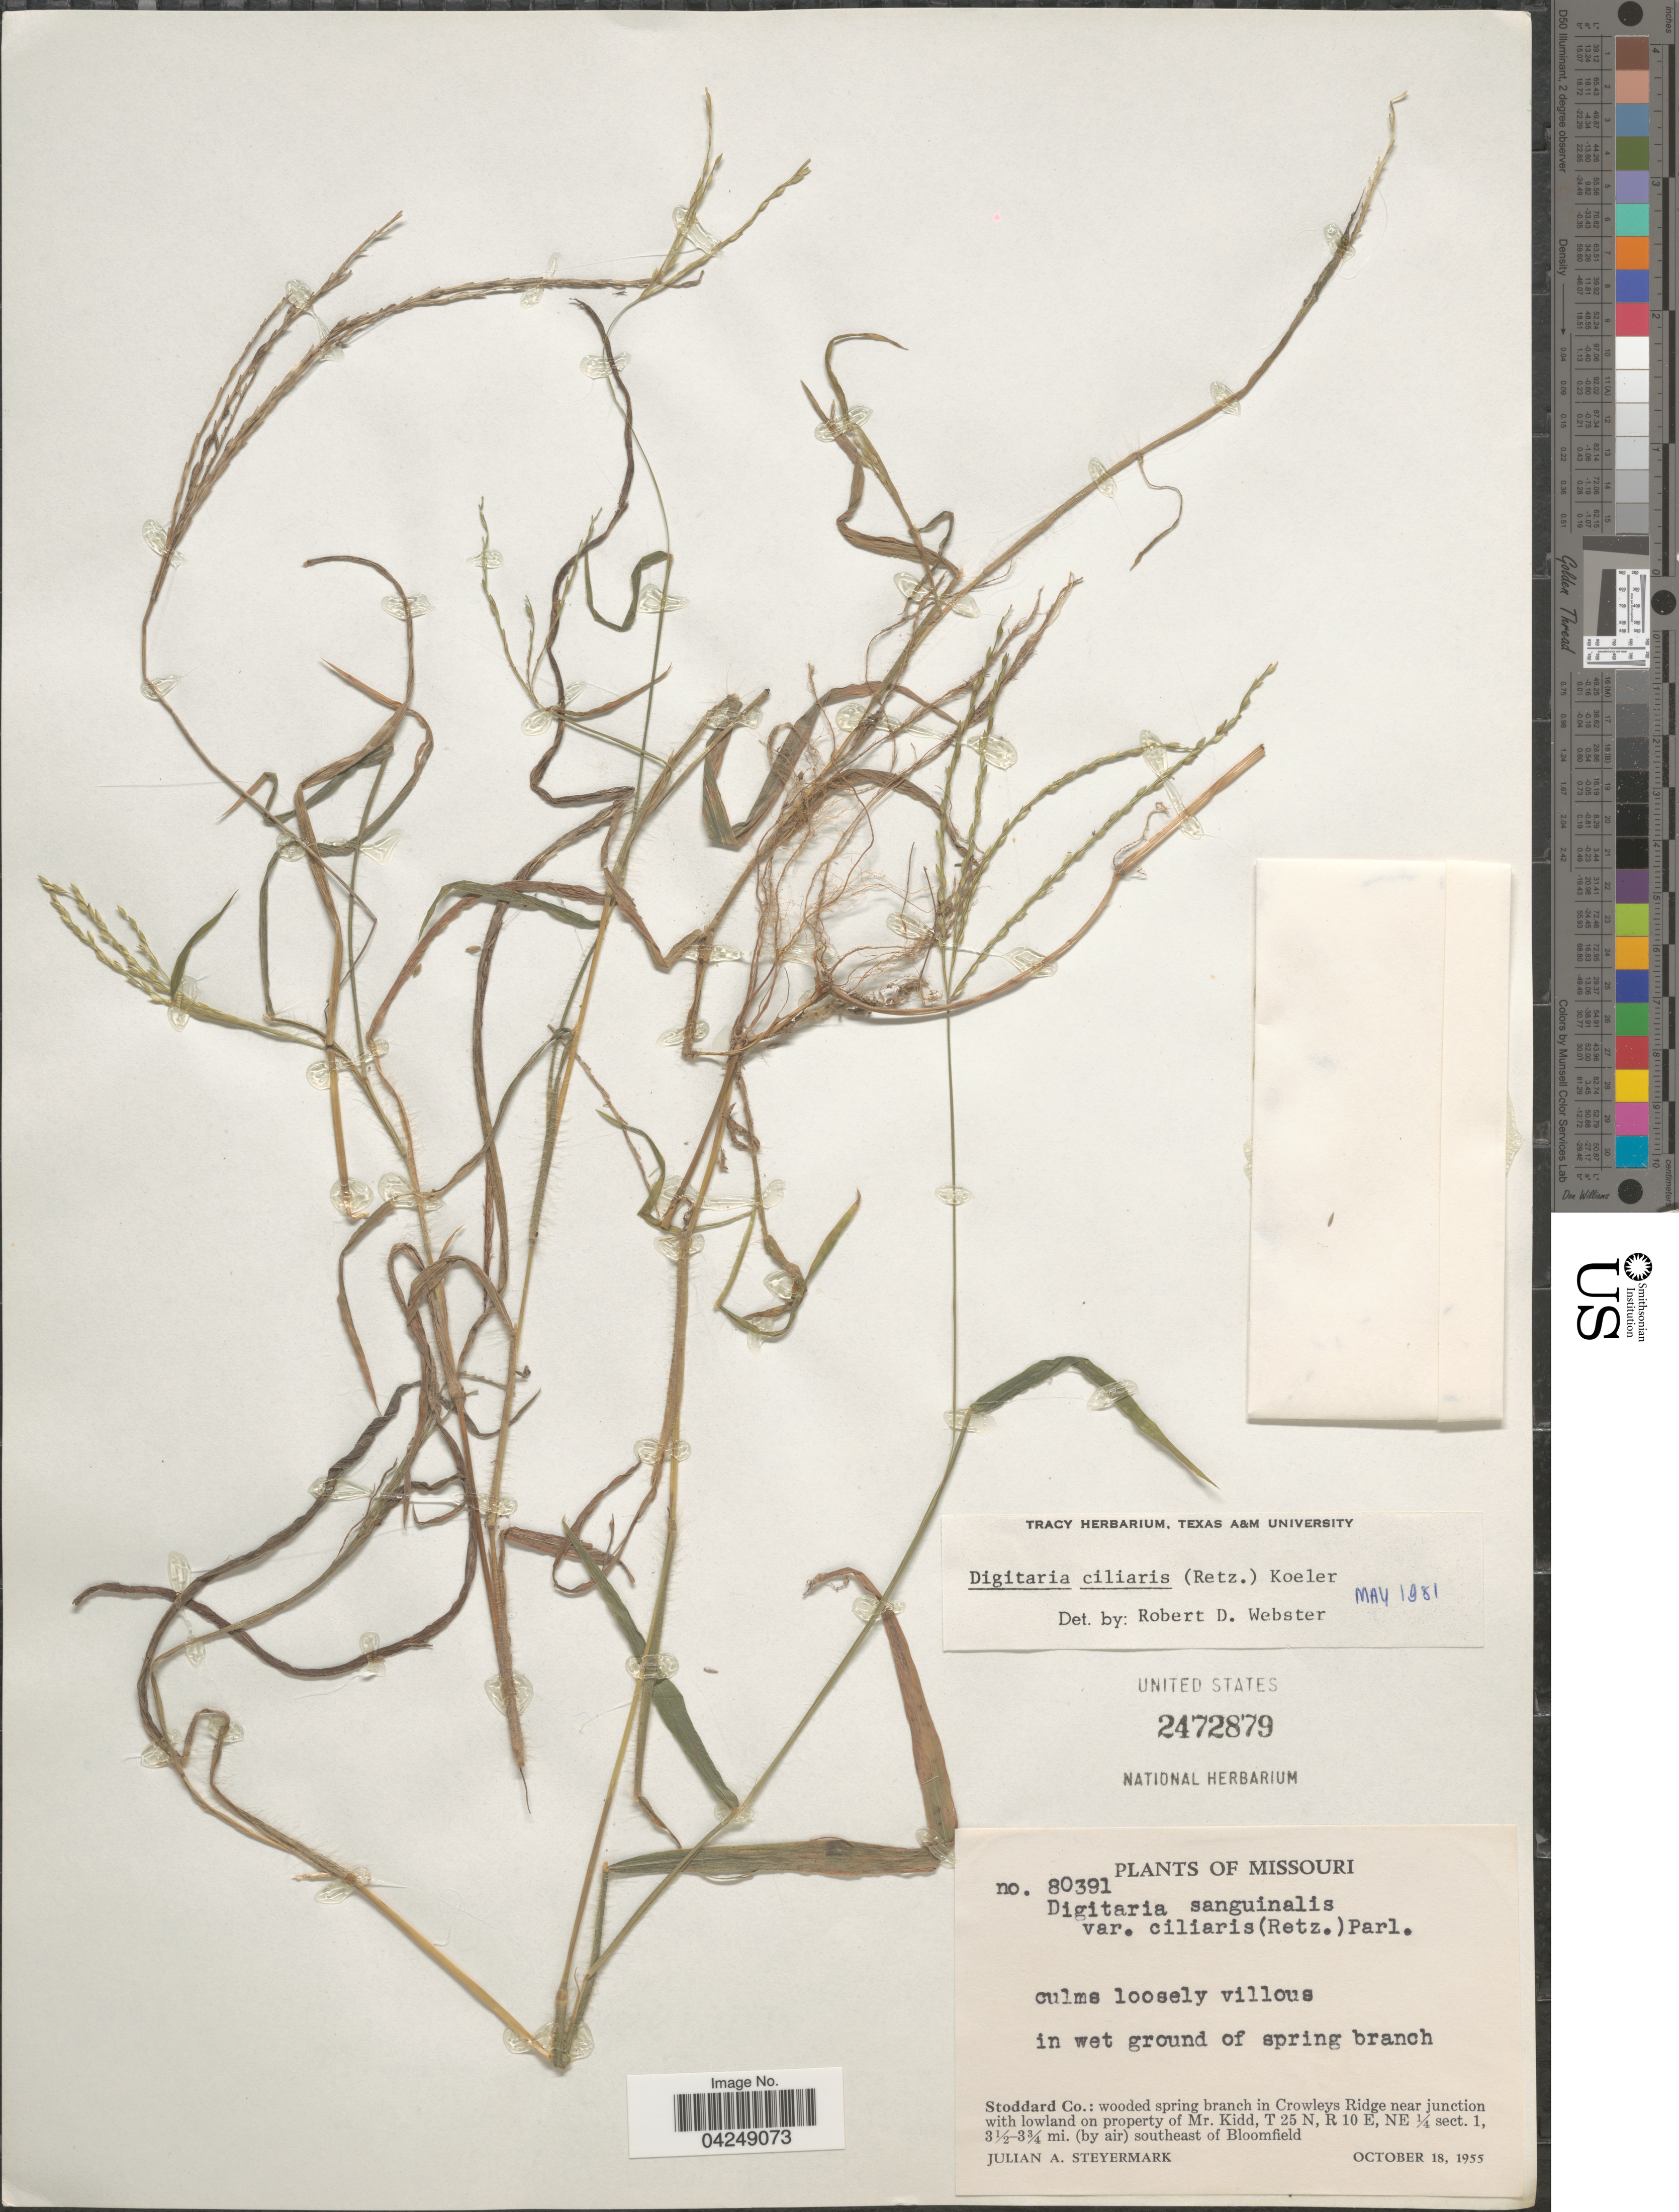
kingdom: Plantae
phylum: Tracheophyta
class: Liliopsida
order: Poales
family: Poaceae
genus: Digitaria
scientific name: Digitaria ciliaris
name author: (Retz.) Koeler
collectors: J. Steyermark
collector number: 80391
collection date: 1955-10-18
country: United States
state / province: Missouri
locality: In wet ground of spring branch. Stoddard Co.: wooded spring branch in Crowleys Ridge near junction with lowland on property of Mr. Kidd, T 25 N, R 10 E, NE ¼ sect. 1. 3½-3¾ mi. (by air) southeast of Bloomfield.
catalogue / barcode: US 2472879